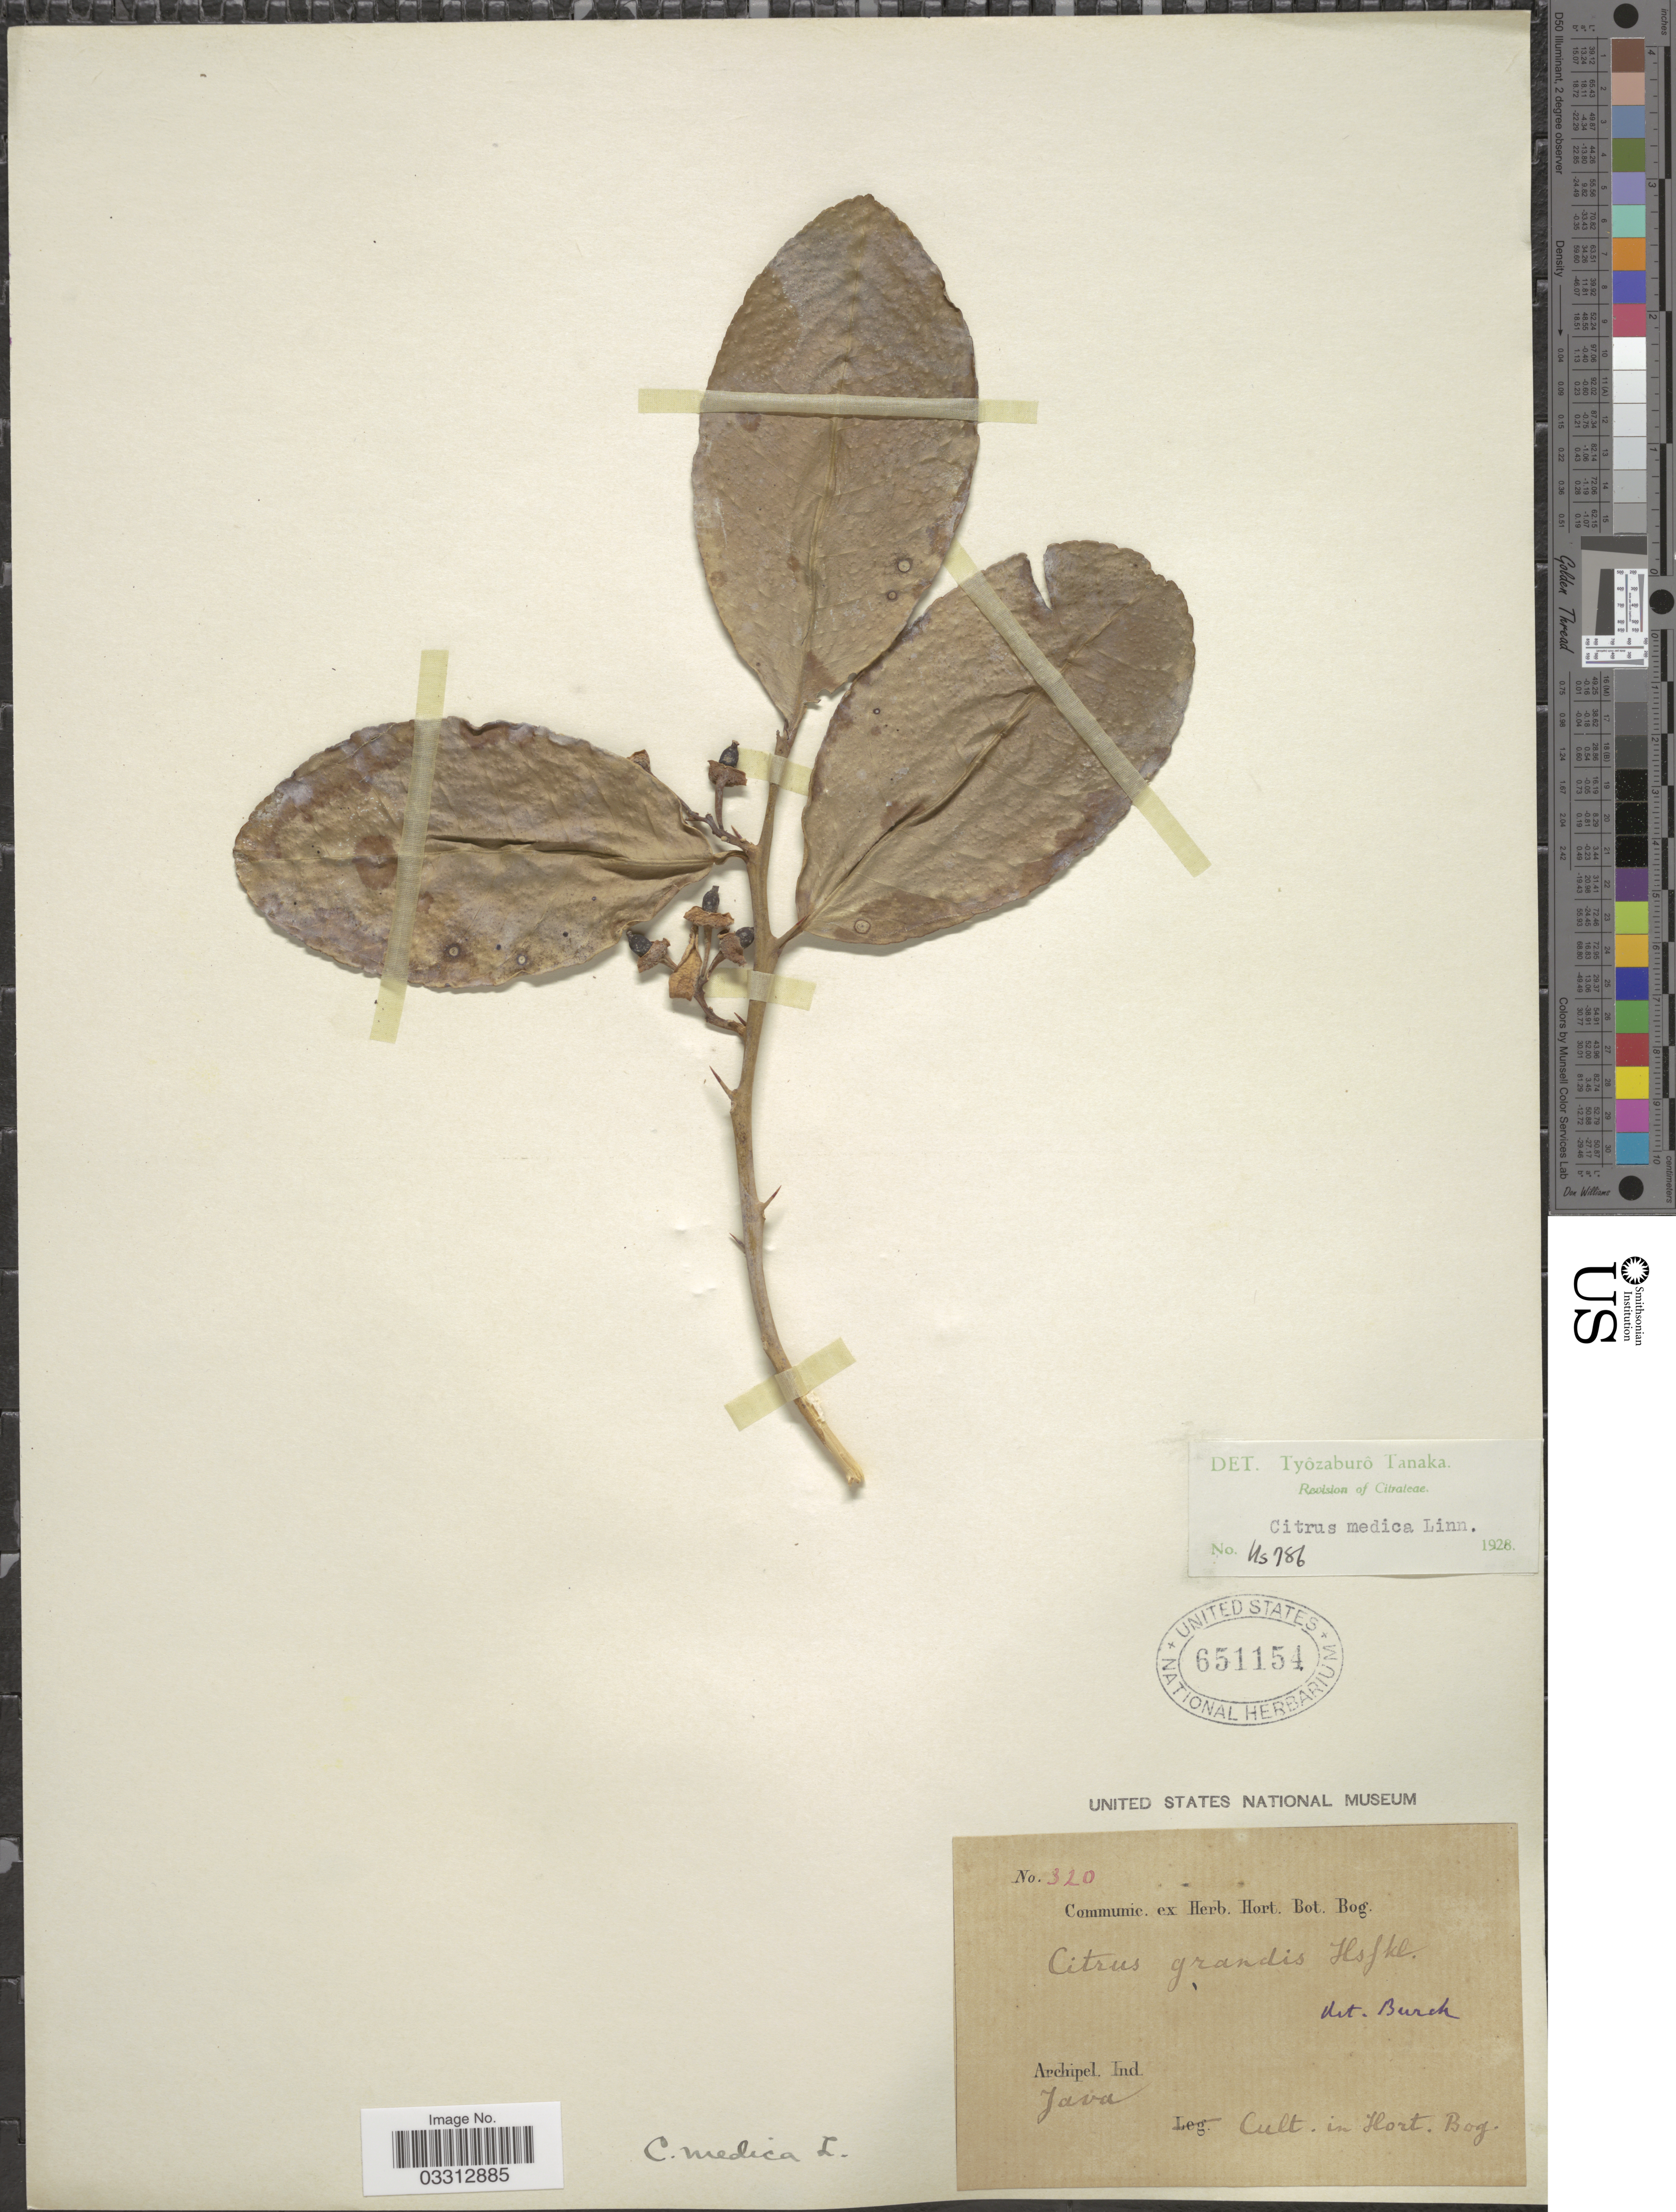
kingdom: Plantae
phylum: Tracheophyta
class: Magnoliopsida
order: Sapindales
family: Rutaceae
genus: Citrus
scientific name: Citrus medica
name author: L.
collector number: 320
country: Indonesia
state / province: Java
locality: Archipel. Ind. Hort. Bog.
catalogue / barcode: US 651154